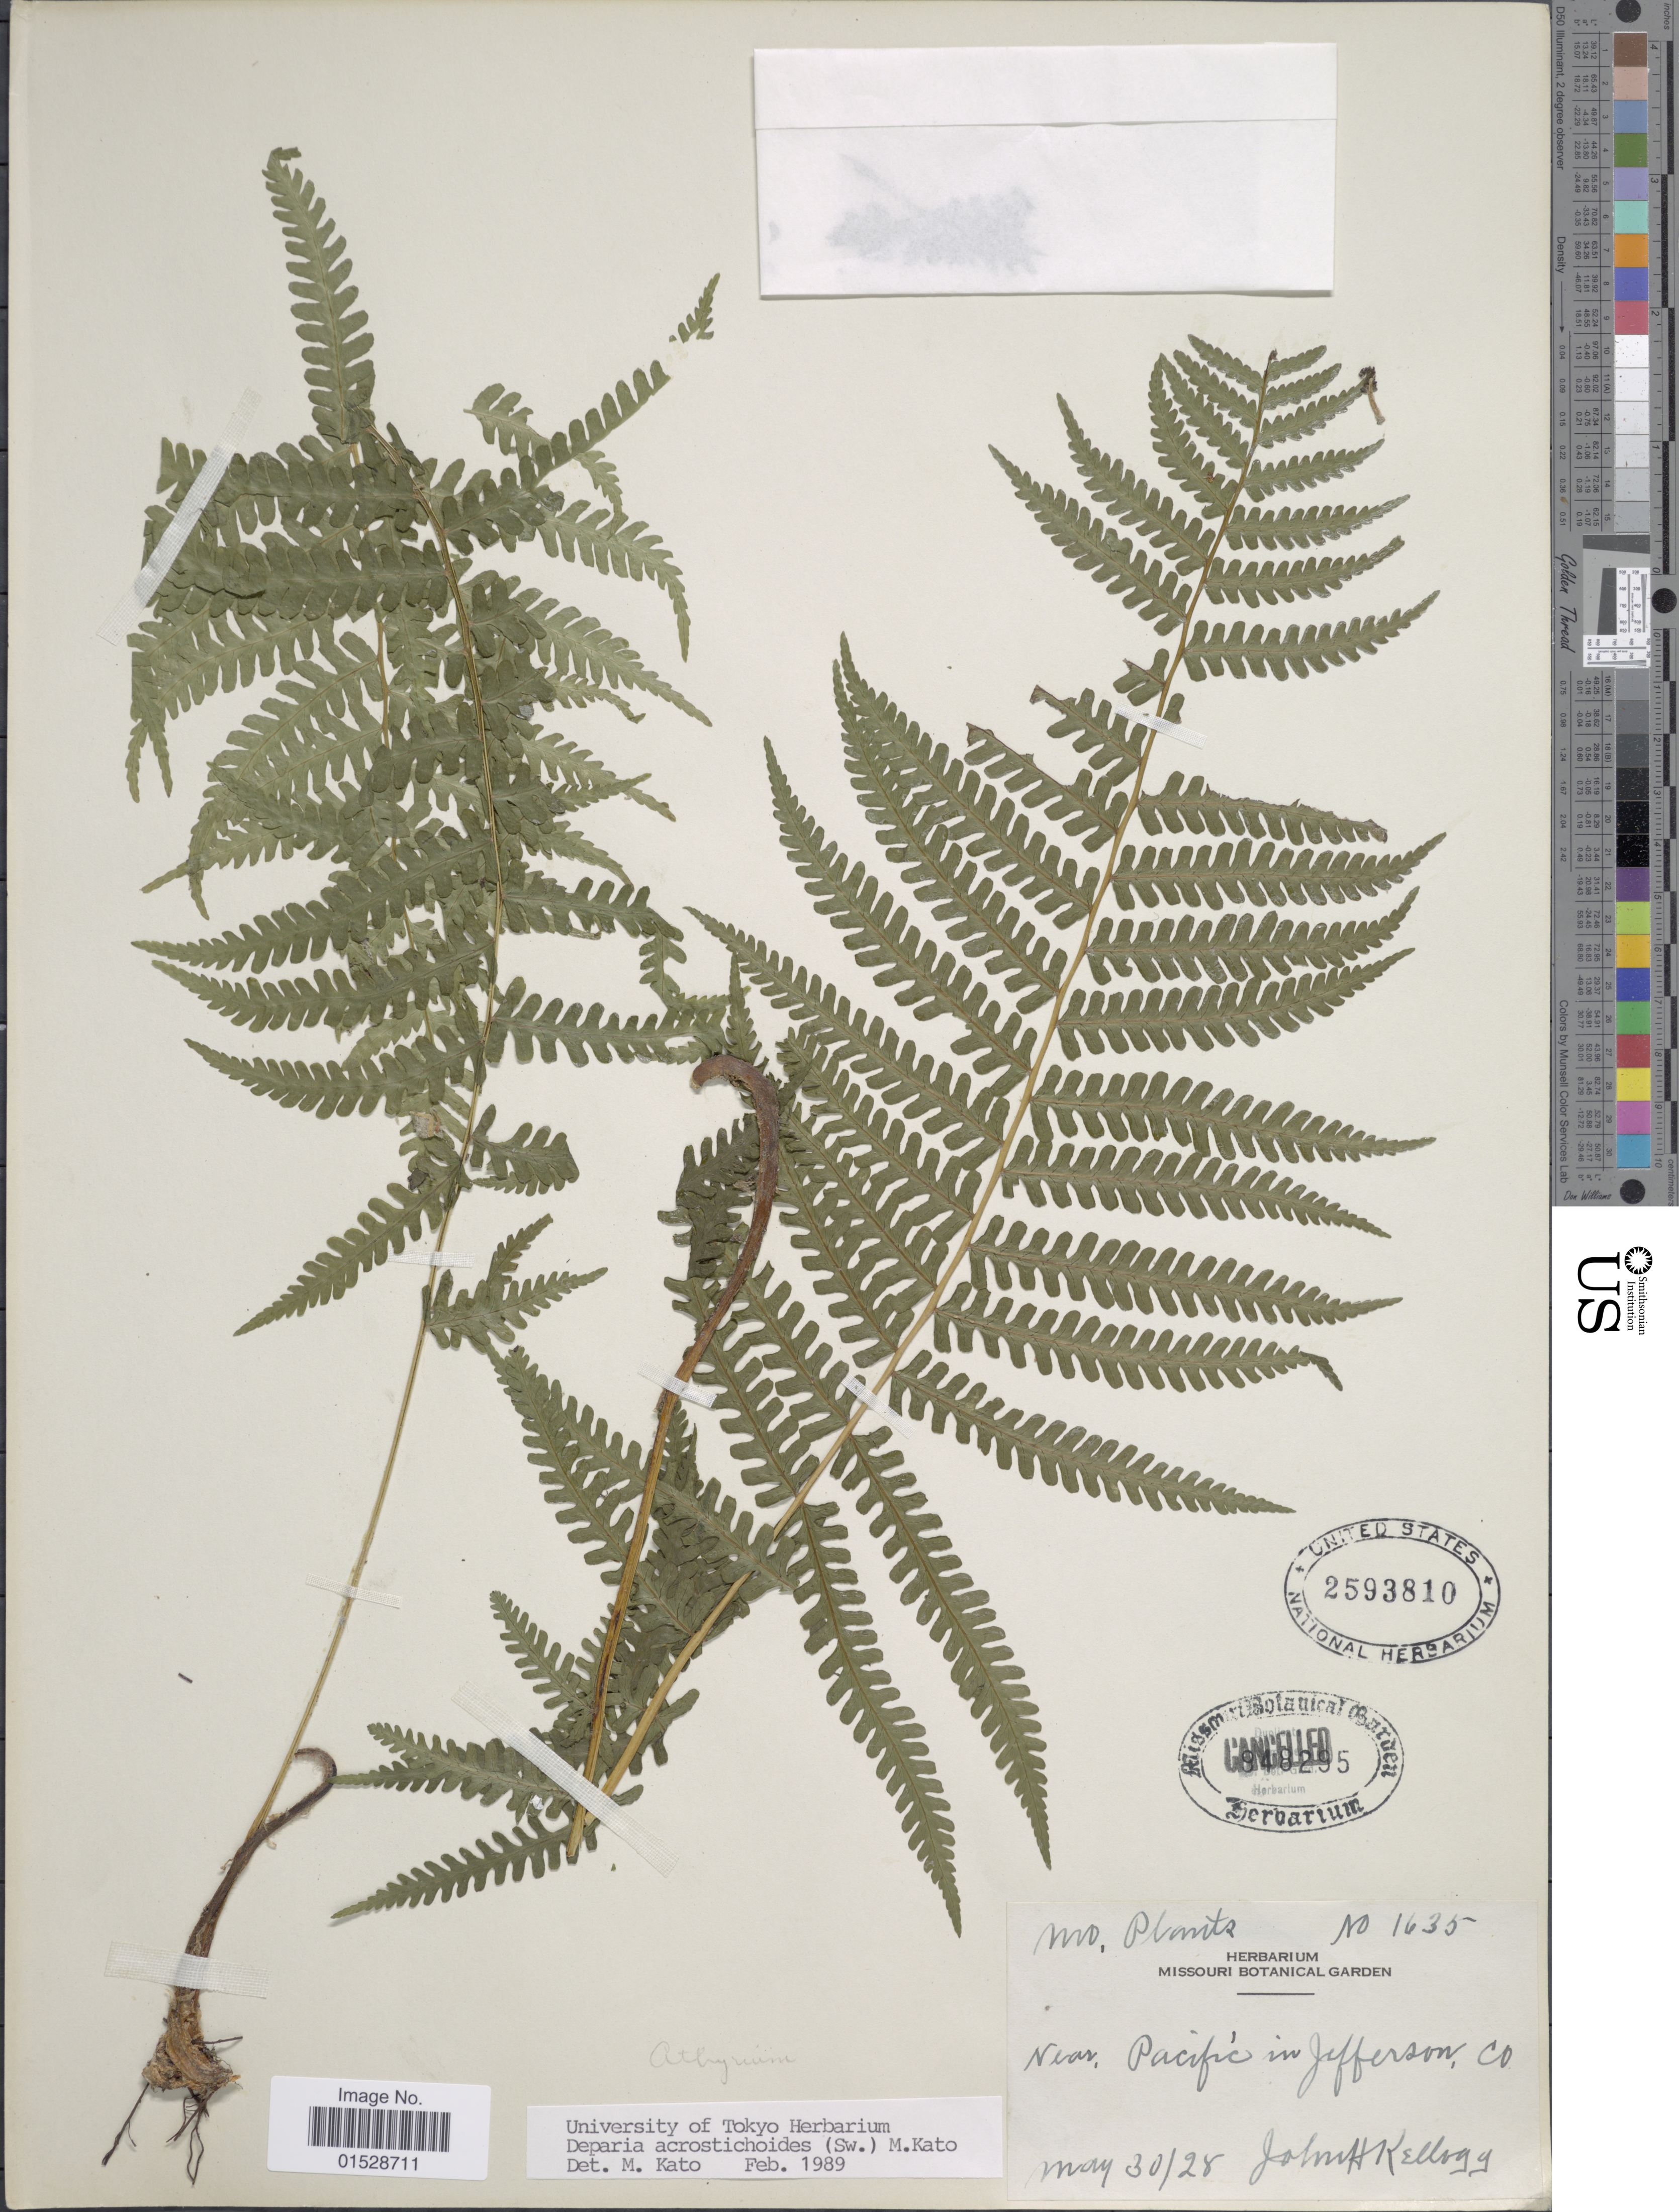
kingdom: Plantae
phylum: Tracheophyta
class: Polypodiopsida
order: Polypodiales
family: Athyriaceae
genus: Deparia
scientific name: Deparia acrostichoides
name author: (Sw.) M. Kato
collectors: J. H. Kellogg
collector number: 1635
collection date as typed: Transcribed d/m/y: 30/5/28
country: United States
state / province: Missouri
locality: Near Pacific in Jefferson Co.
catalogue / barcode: US 2593810